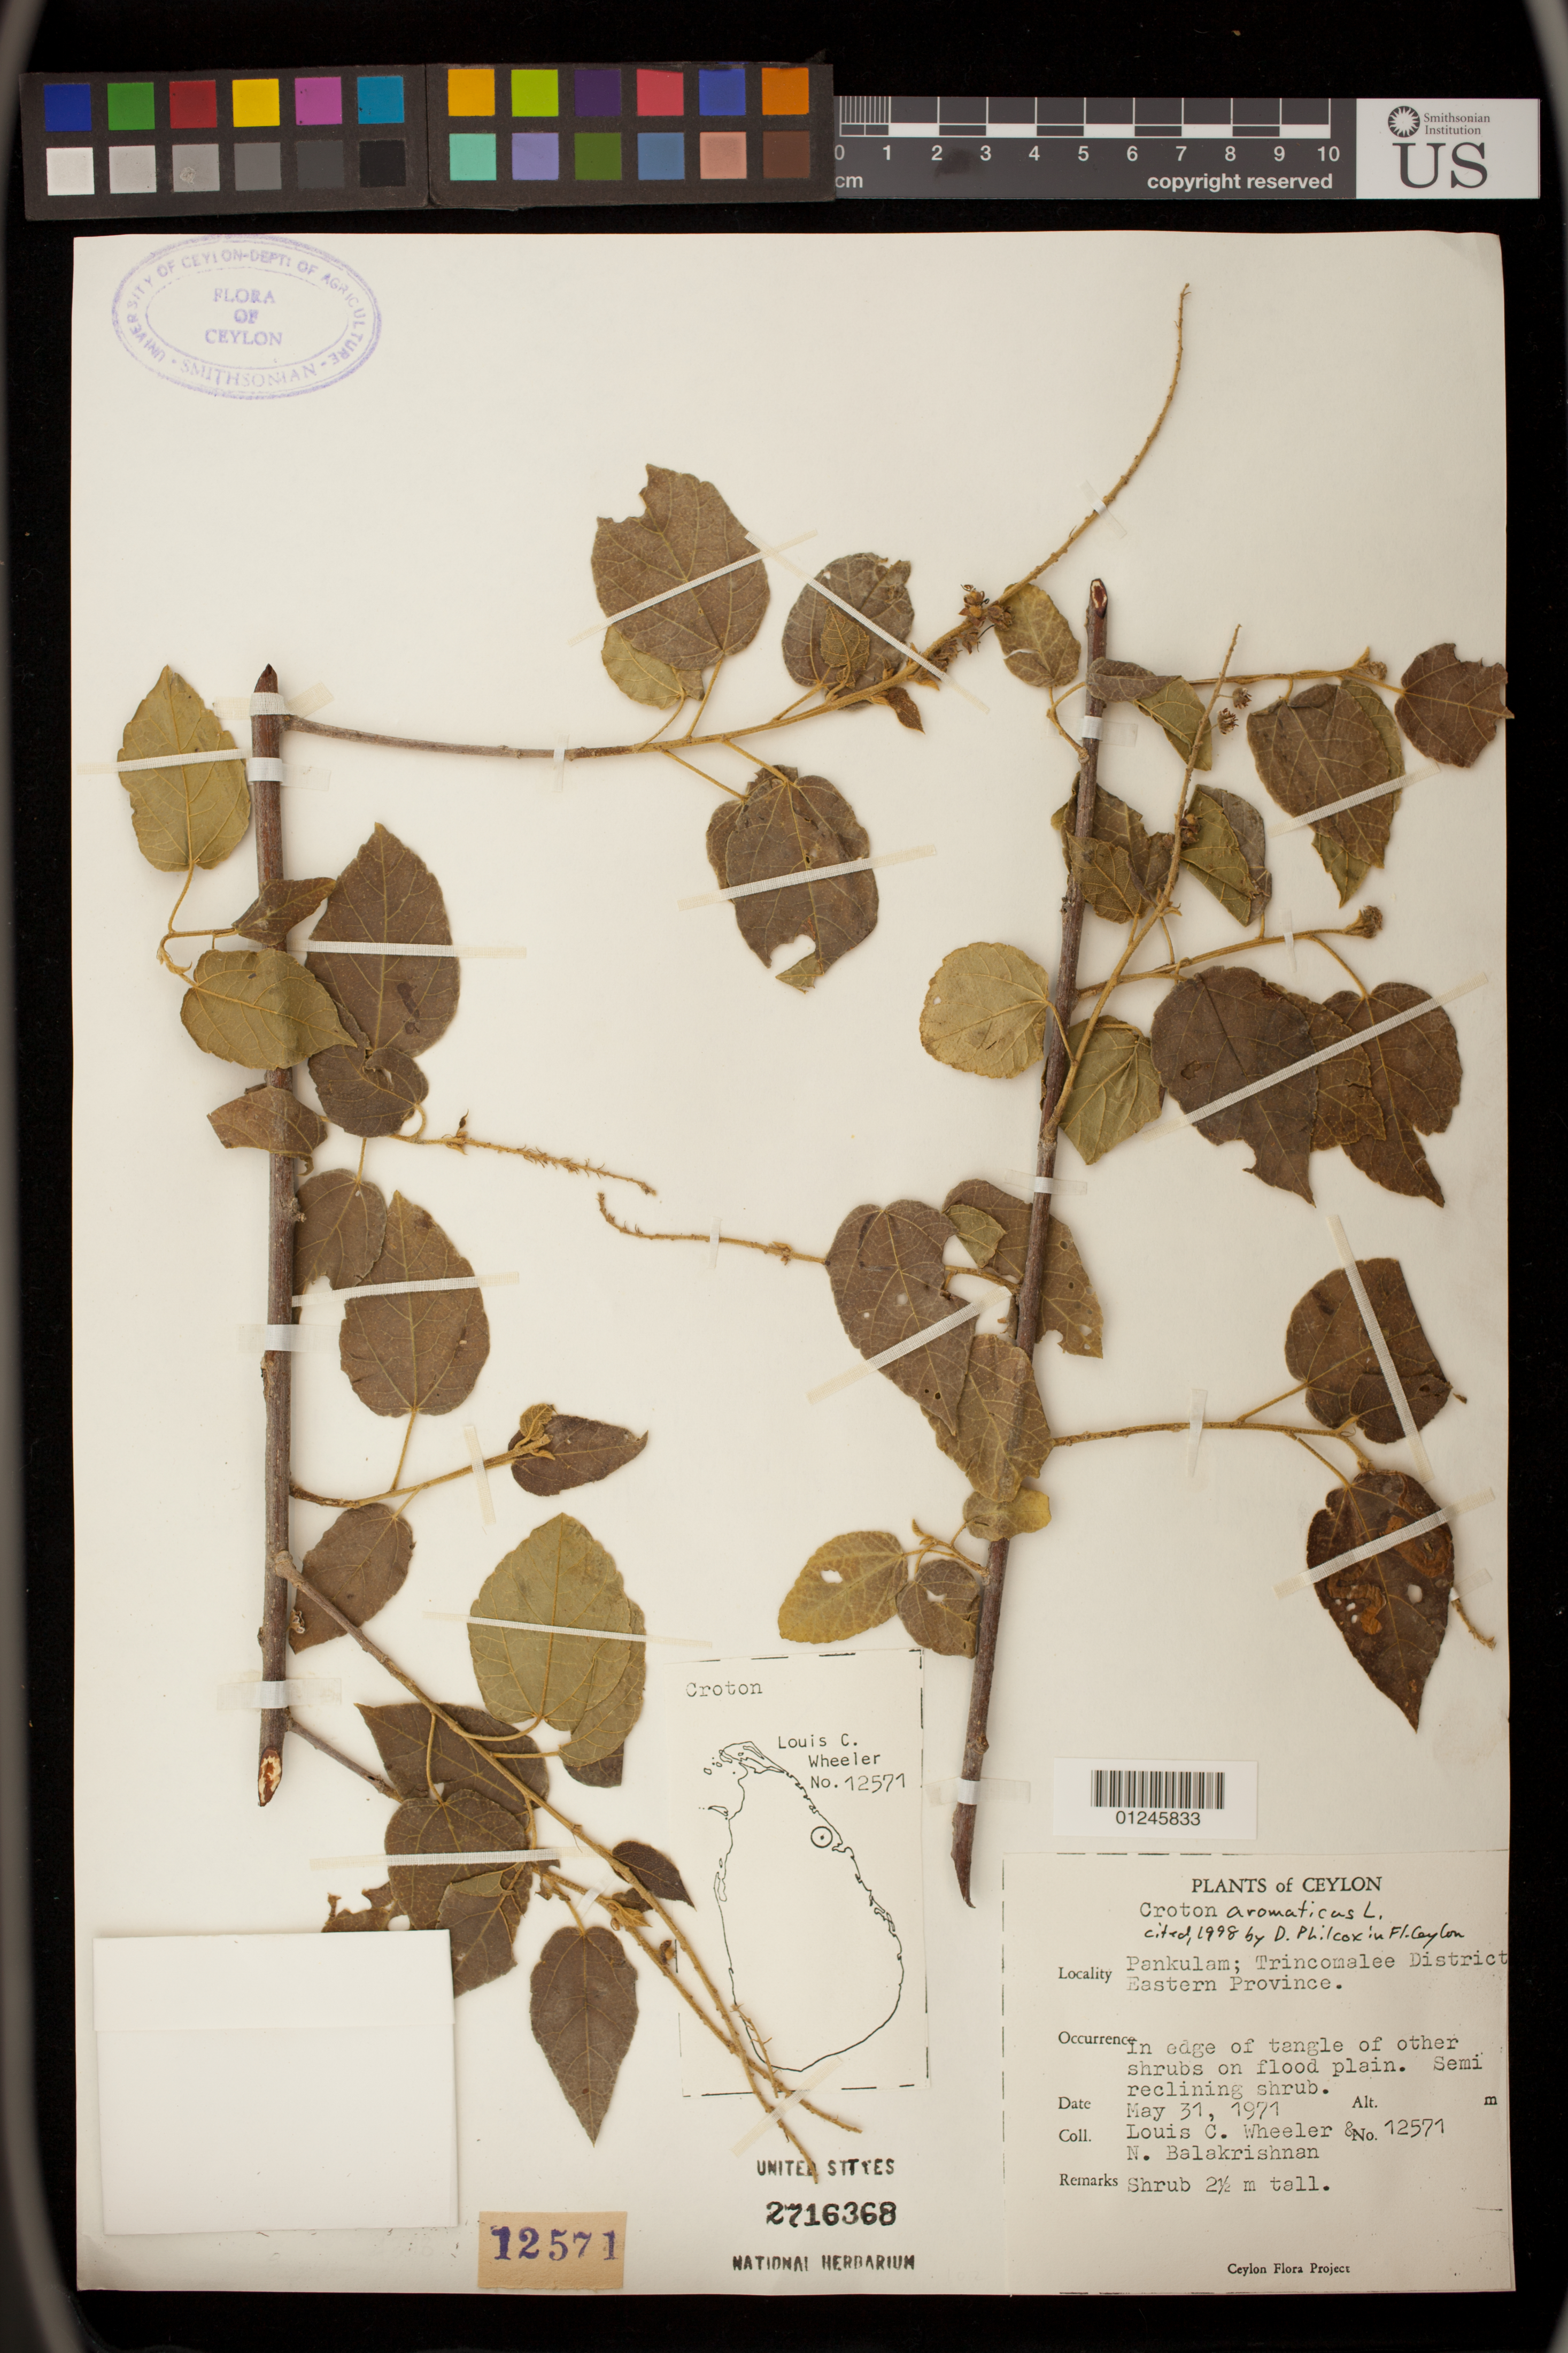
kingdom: Plantae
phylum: Tracheophyta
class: Magnoliopsida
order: Malpighiales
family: Euphorbiaceae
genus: Croton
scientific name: Croton aromaticus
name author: L.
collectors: L. C. Wheeler & N. Balakrishnan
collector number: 12571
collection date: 1971-05-31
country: Sri Lanka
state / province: Eastern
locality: Pankulam; Trincomalee District. In edge of tangle of other shrubs on flood plain.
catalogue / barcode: US 2716368